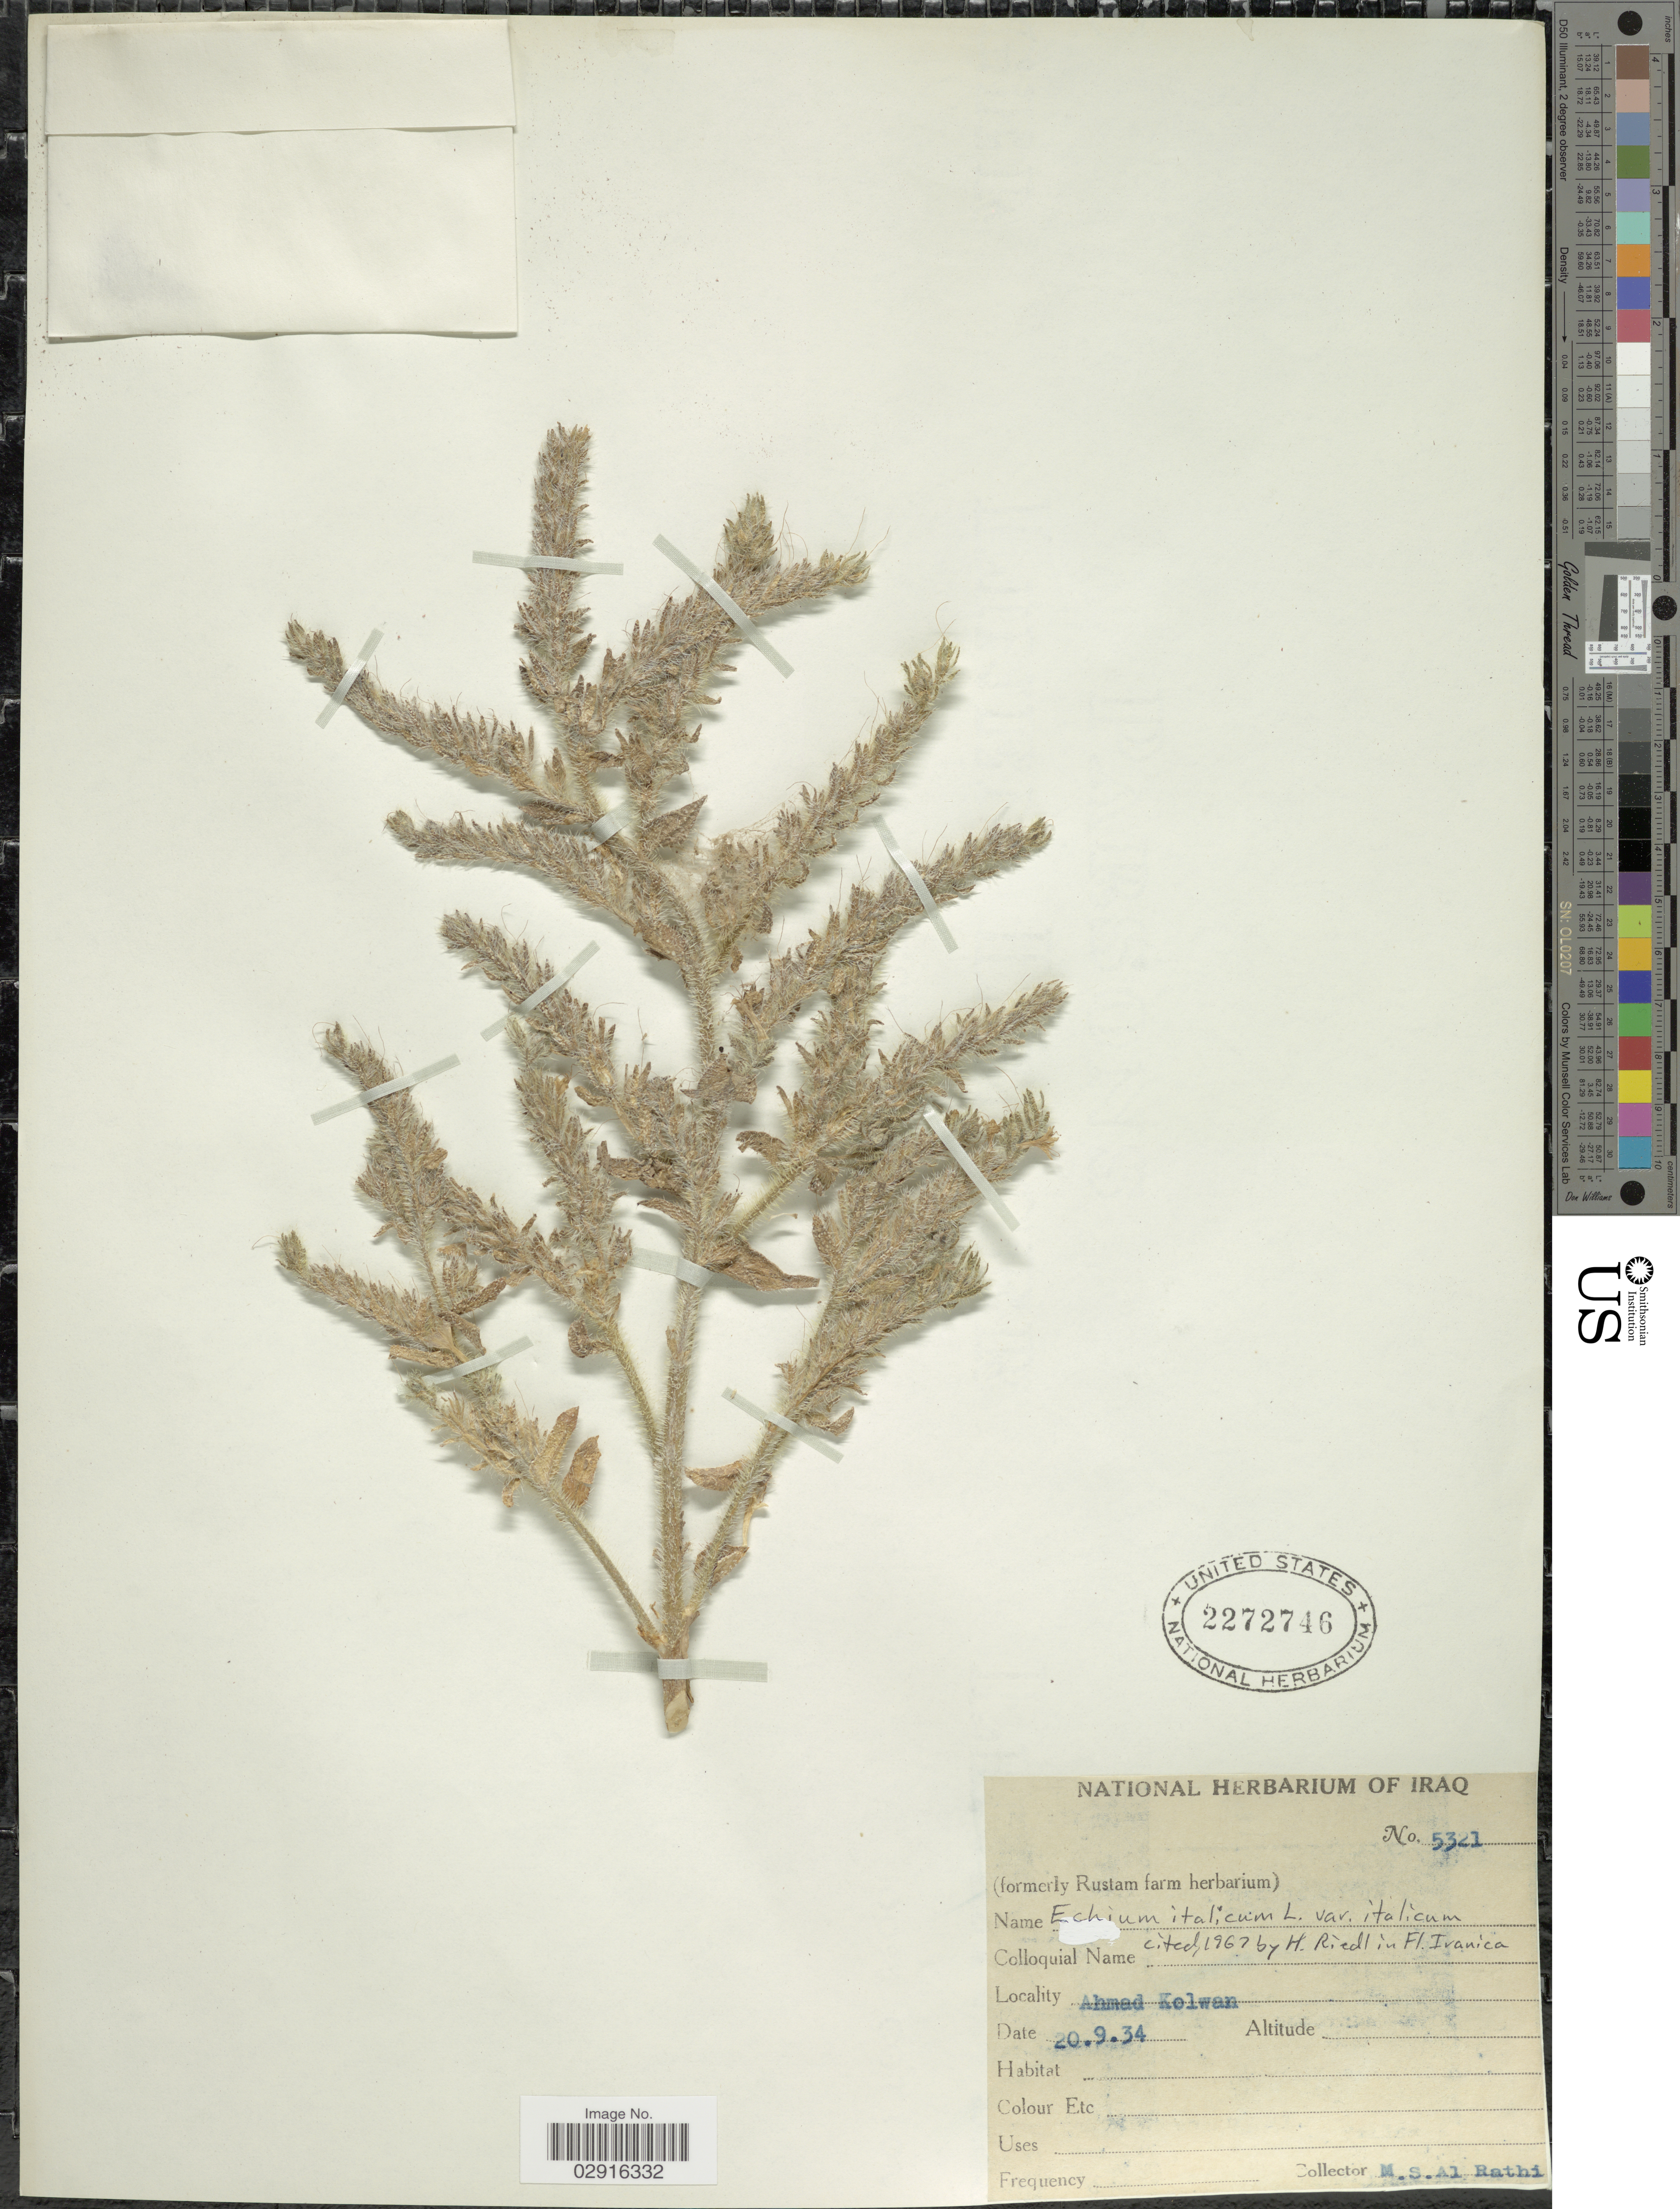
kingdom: Plantae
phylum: Tracheophyta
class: Magnoliopsida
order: Boraginales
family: Boraginaceae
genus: Echium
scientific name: Echium italicum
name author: L.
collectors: M. Al Rathi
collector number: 5321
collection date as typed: Transcribed d/m/y: 20/9/34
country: Iraq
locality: Ahmad Kolwan.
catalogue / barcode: US 2272746